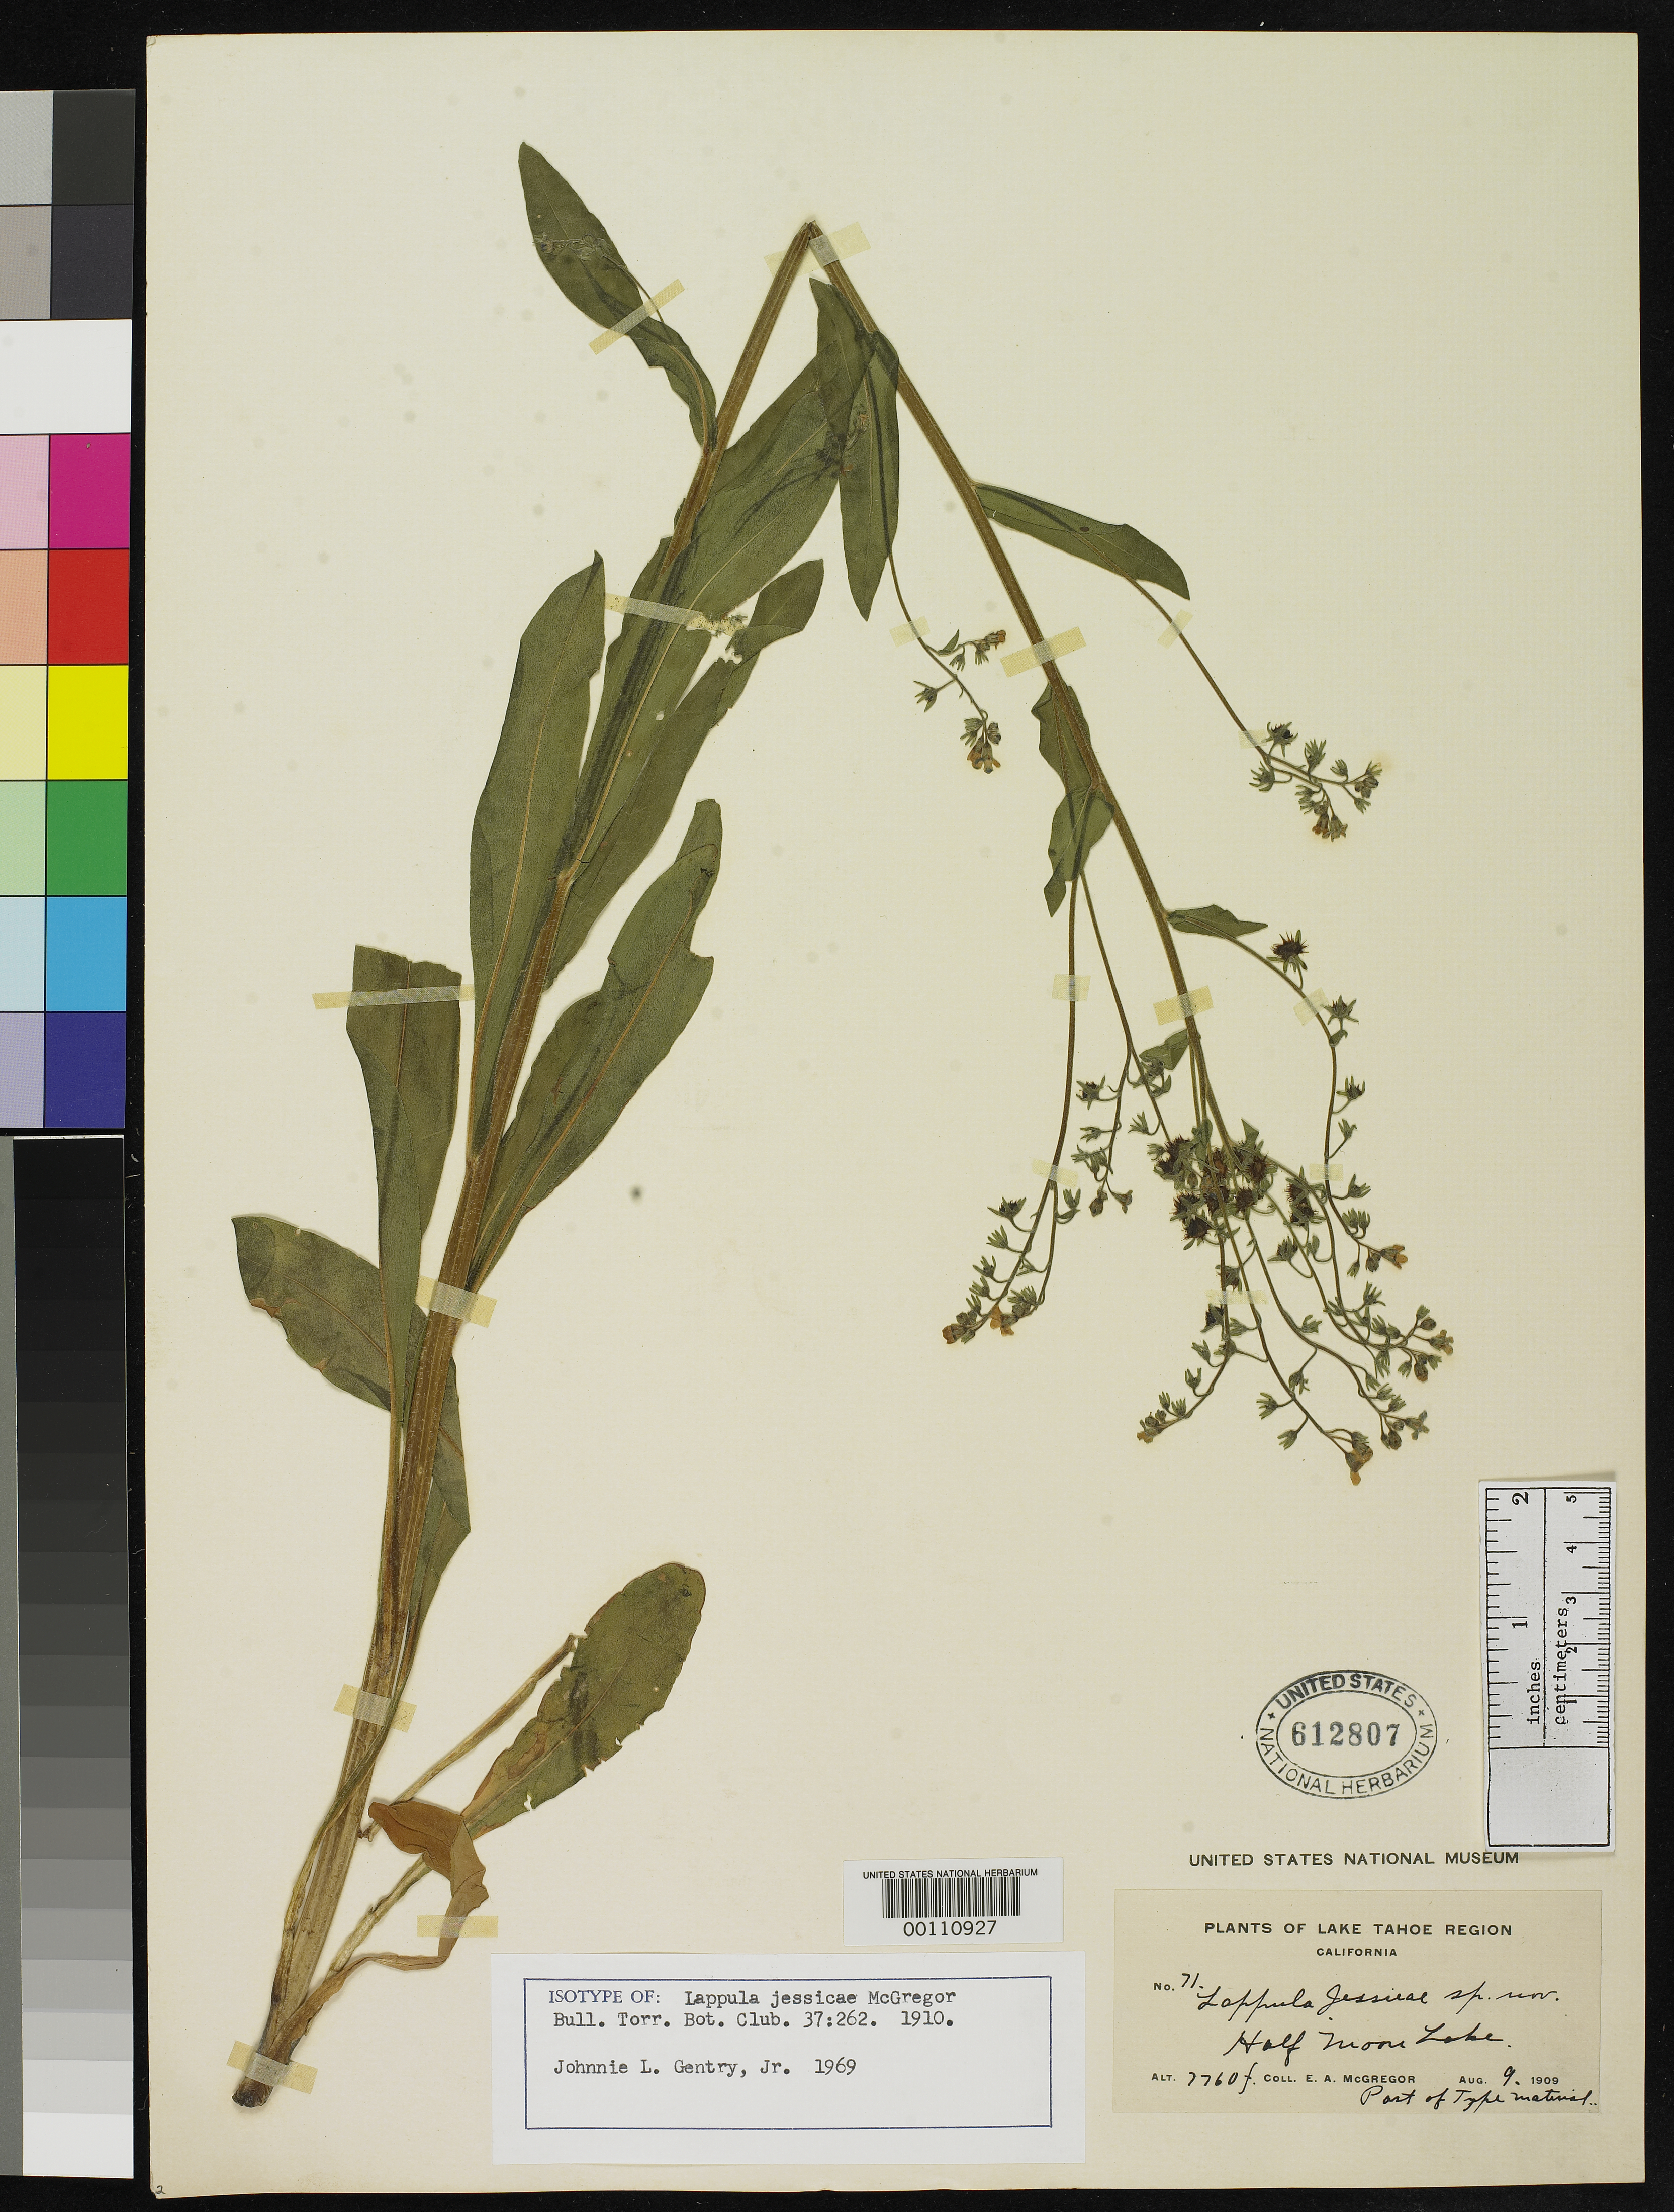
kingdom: Plantae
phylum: Tracheophyta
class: Magnoliopsida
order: Boraginales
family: Boraginaceae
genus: Lappula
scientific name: Lappula jessicae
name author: E.A. McGregor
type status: Isotype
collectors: E. A. McGregor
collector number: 71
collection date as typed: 09 Aug 1909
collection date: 1909-08-09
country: United States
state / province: California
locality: Half Moon Lake, Lake Tahoe Region.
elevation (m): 2365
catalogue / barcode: US 612807